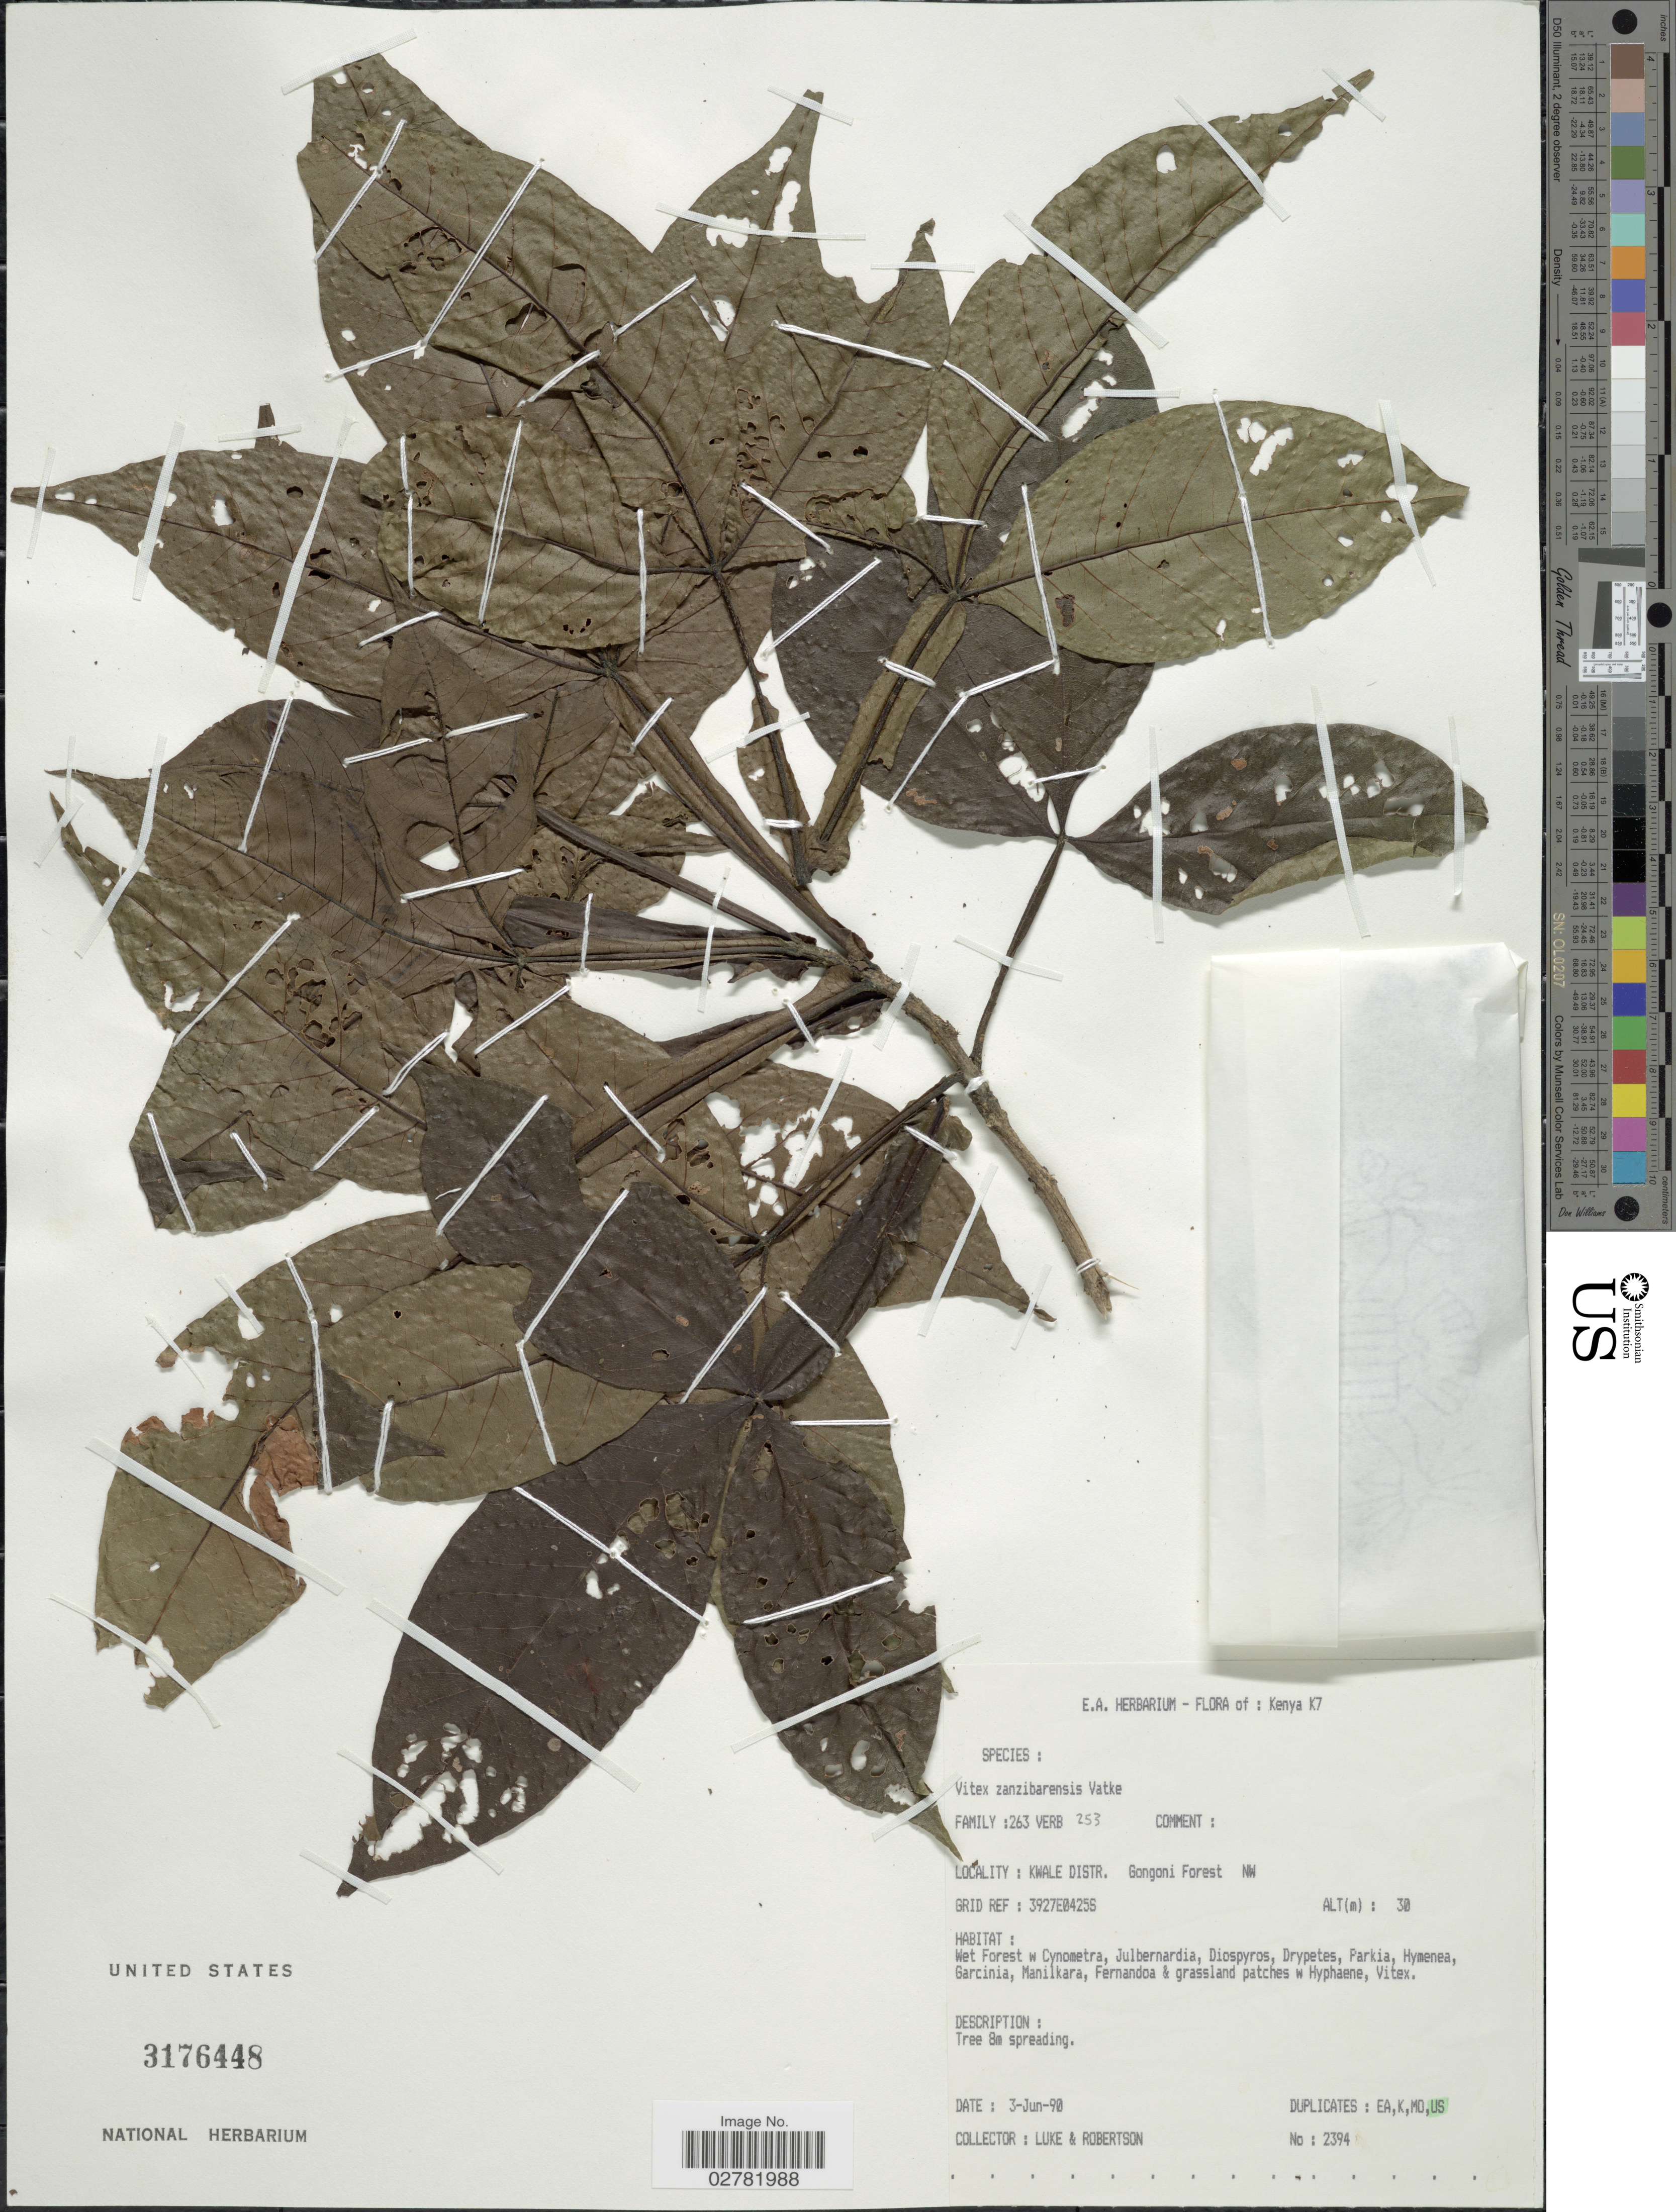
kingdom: Plantae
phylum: Tracheophyta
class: Magnoliopsida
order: Lamiales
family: Lamiaceae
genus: Vitex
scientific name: Vitex zanzibarensis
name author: Vatke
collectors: -. Luke & -. Robertson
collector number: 2394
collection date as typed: Transcribed d/m/y: 3/6/90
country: Kenya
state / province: Kwale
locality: K7. Kwale Distr. Gongoni Forest NW. Grid Ref: 3927E0425S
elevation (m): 30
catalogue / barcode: US 3176448